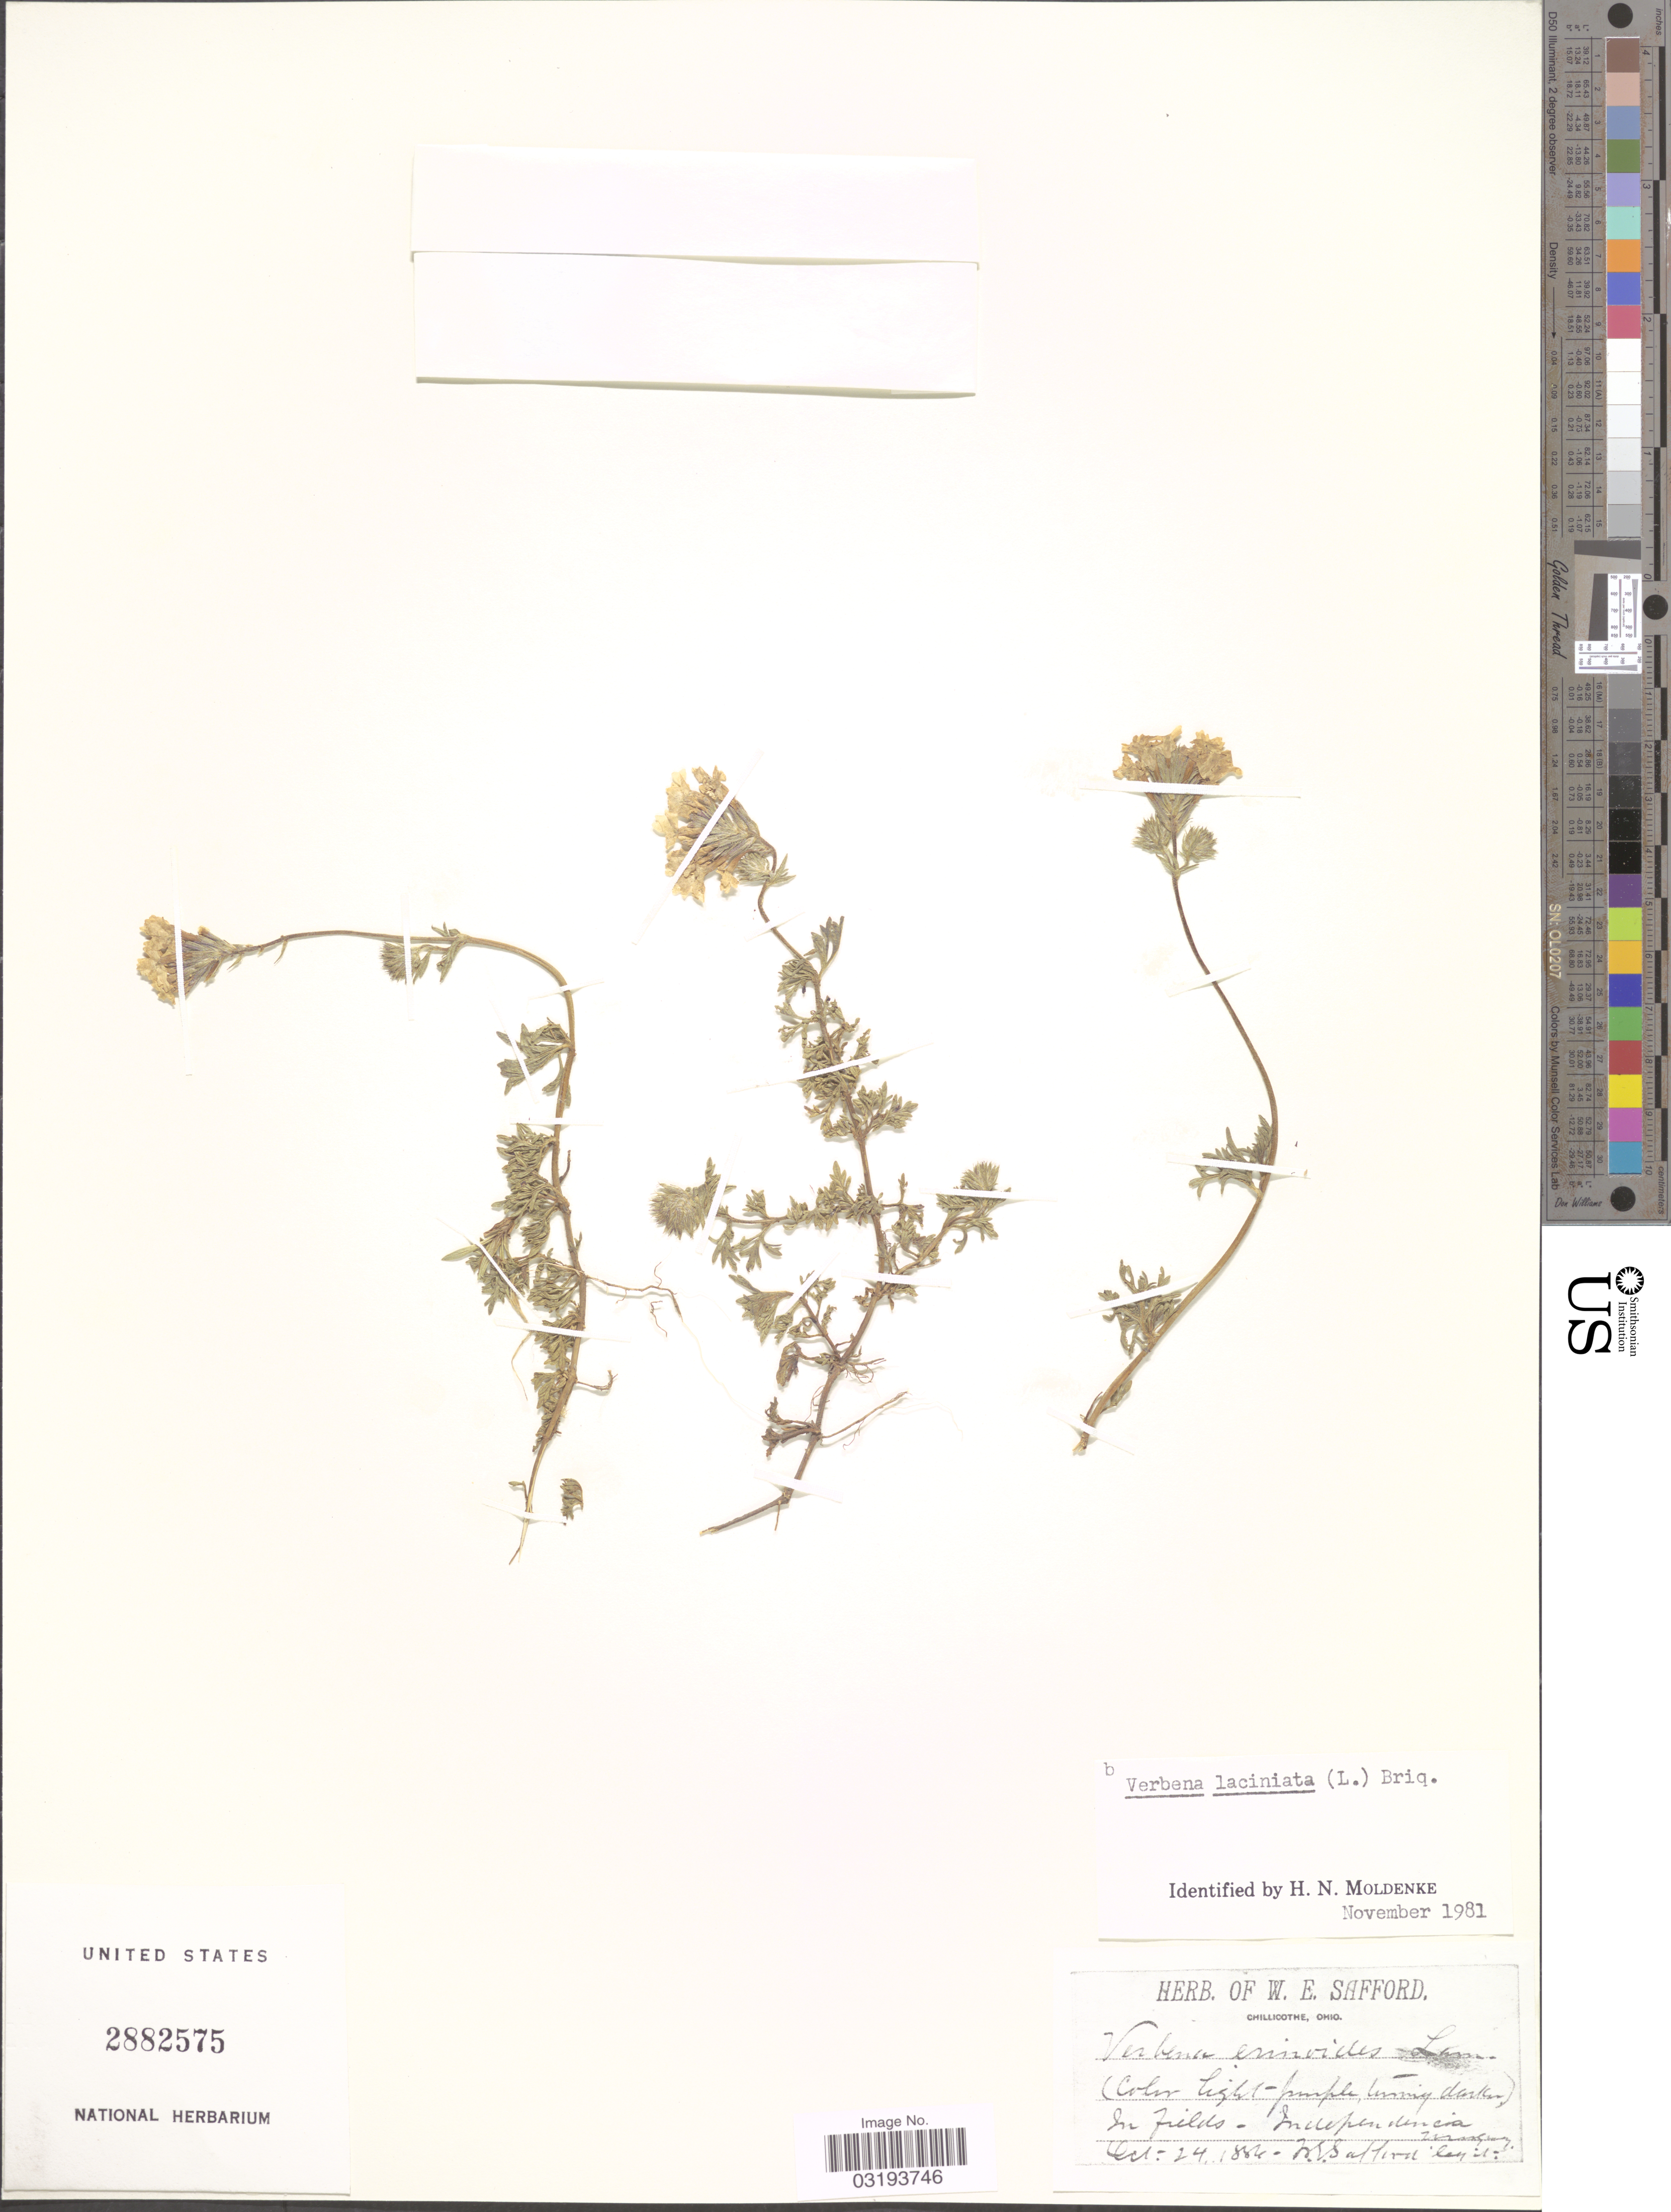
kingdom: Plantae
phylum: Tracheophyta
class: Magnoliopsida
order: Lamiales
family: Verbenaceae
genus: Verbena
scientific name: Verbena laciniata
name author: (L.) Briq.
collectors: W. E. Safford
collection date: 1884-10-24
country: Mexico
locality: In fields - Independencia Mexico.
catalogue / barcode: US 2882575